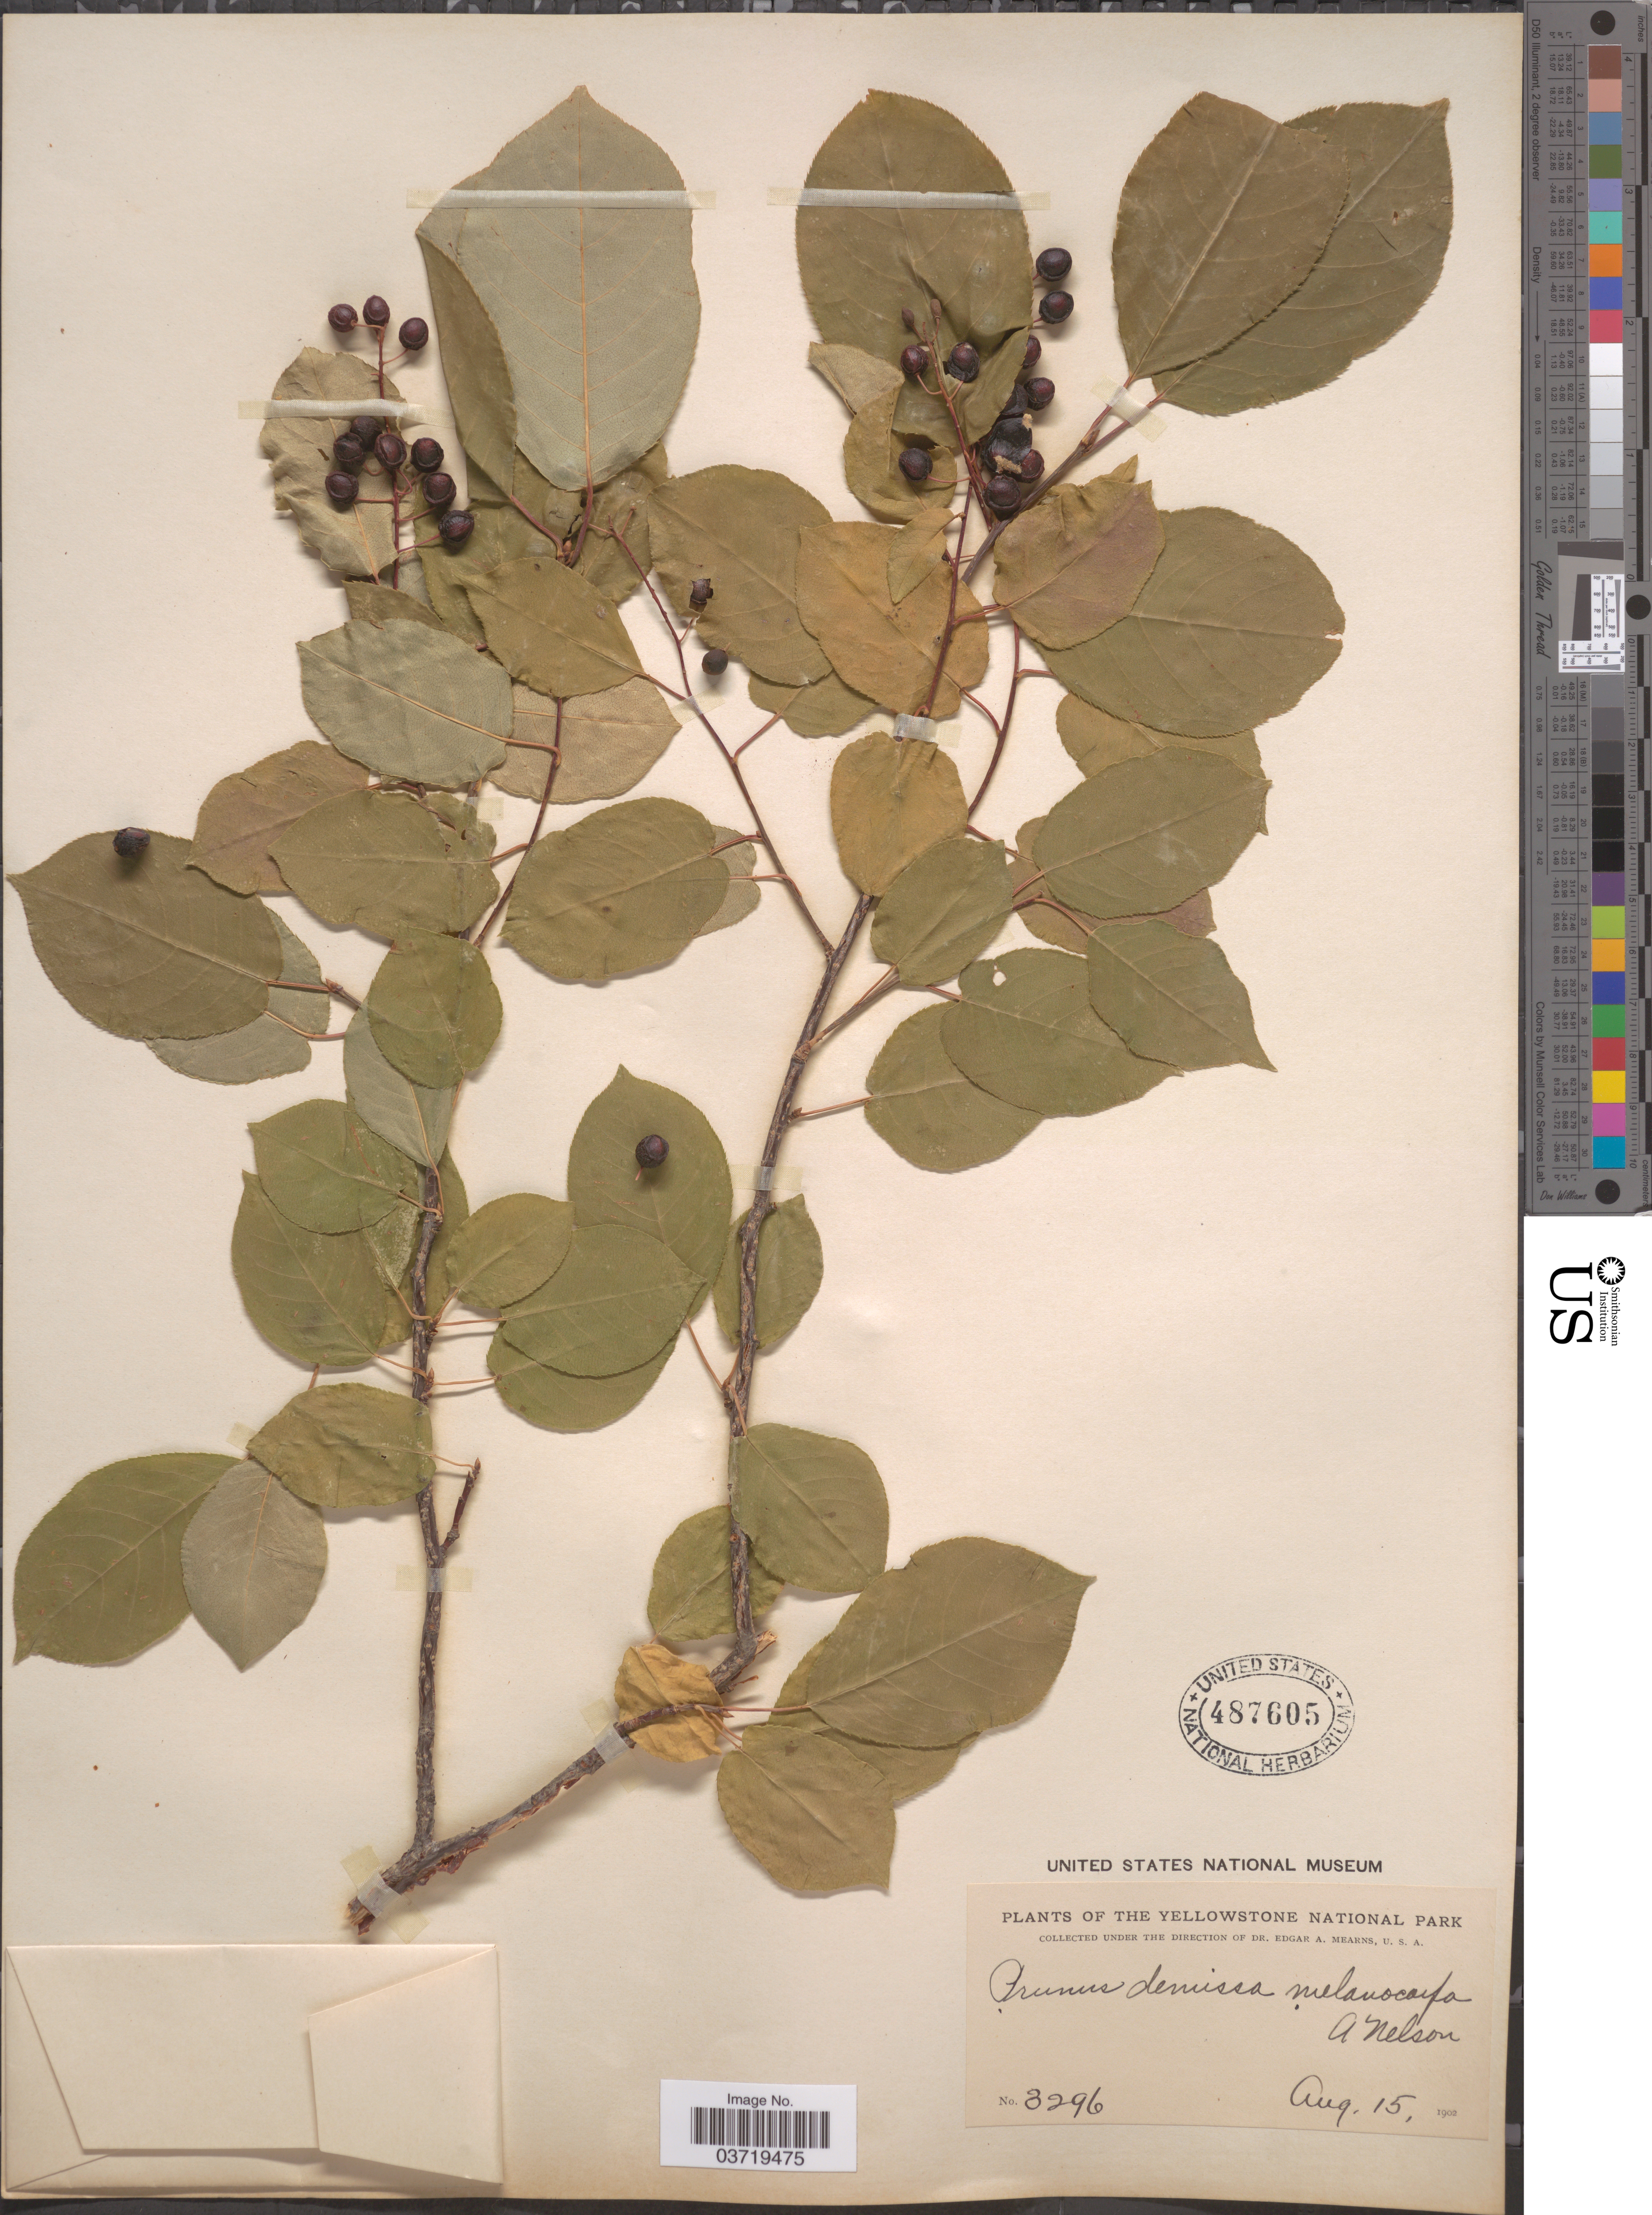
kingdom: Plantae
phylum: Tracheophyta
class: Magnoliopsida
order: Rosales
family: Rosaceae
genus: Prunus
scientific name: Prunus virginiana var. demissa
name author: (Nutt.) Torr.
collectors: E. A. Mearns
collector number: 3296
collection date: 1902-08-15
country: United States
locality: The Yellowstone National Park.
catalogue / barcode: US 487605